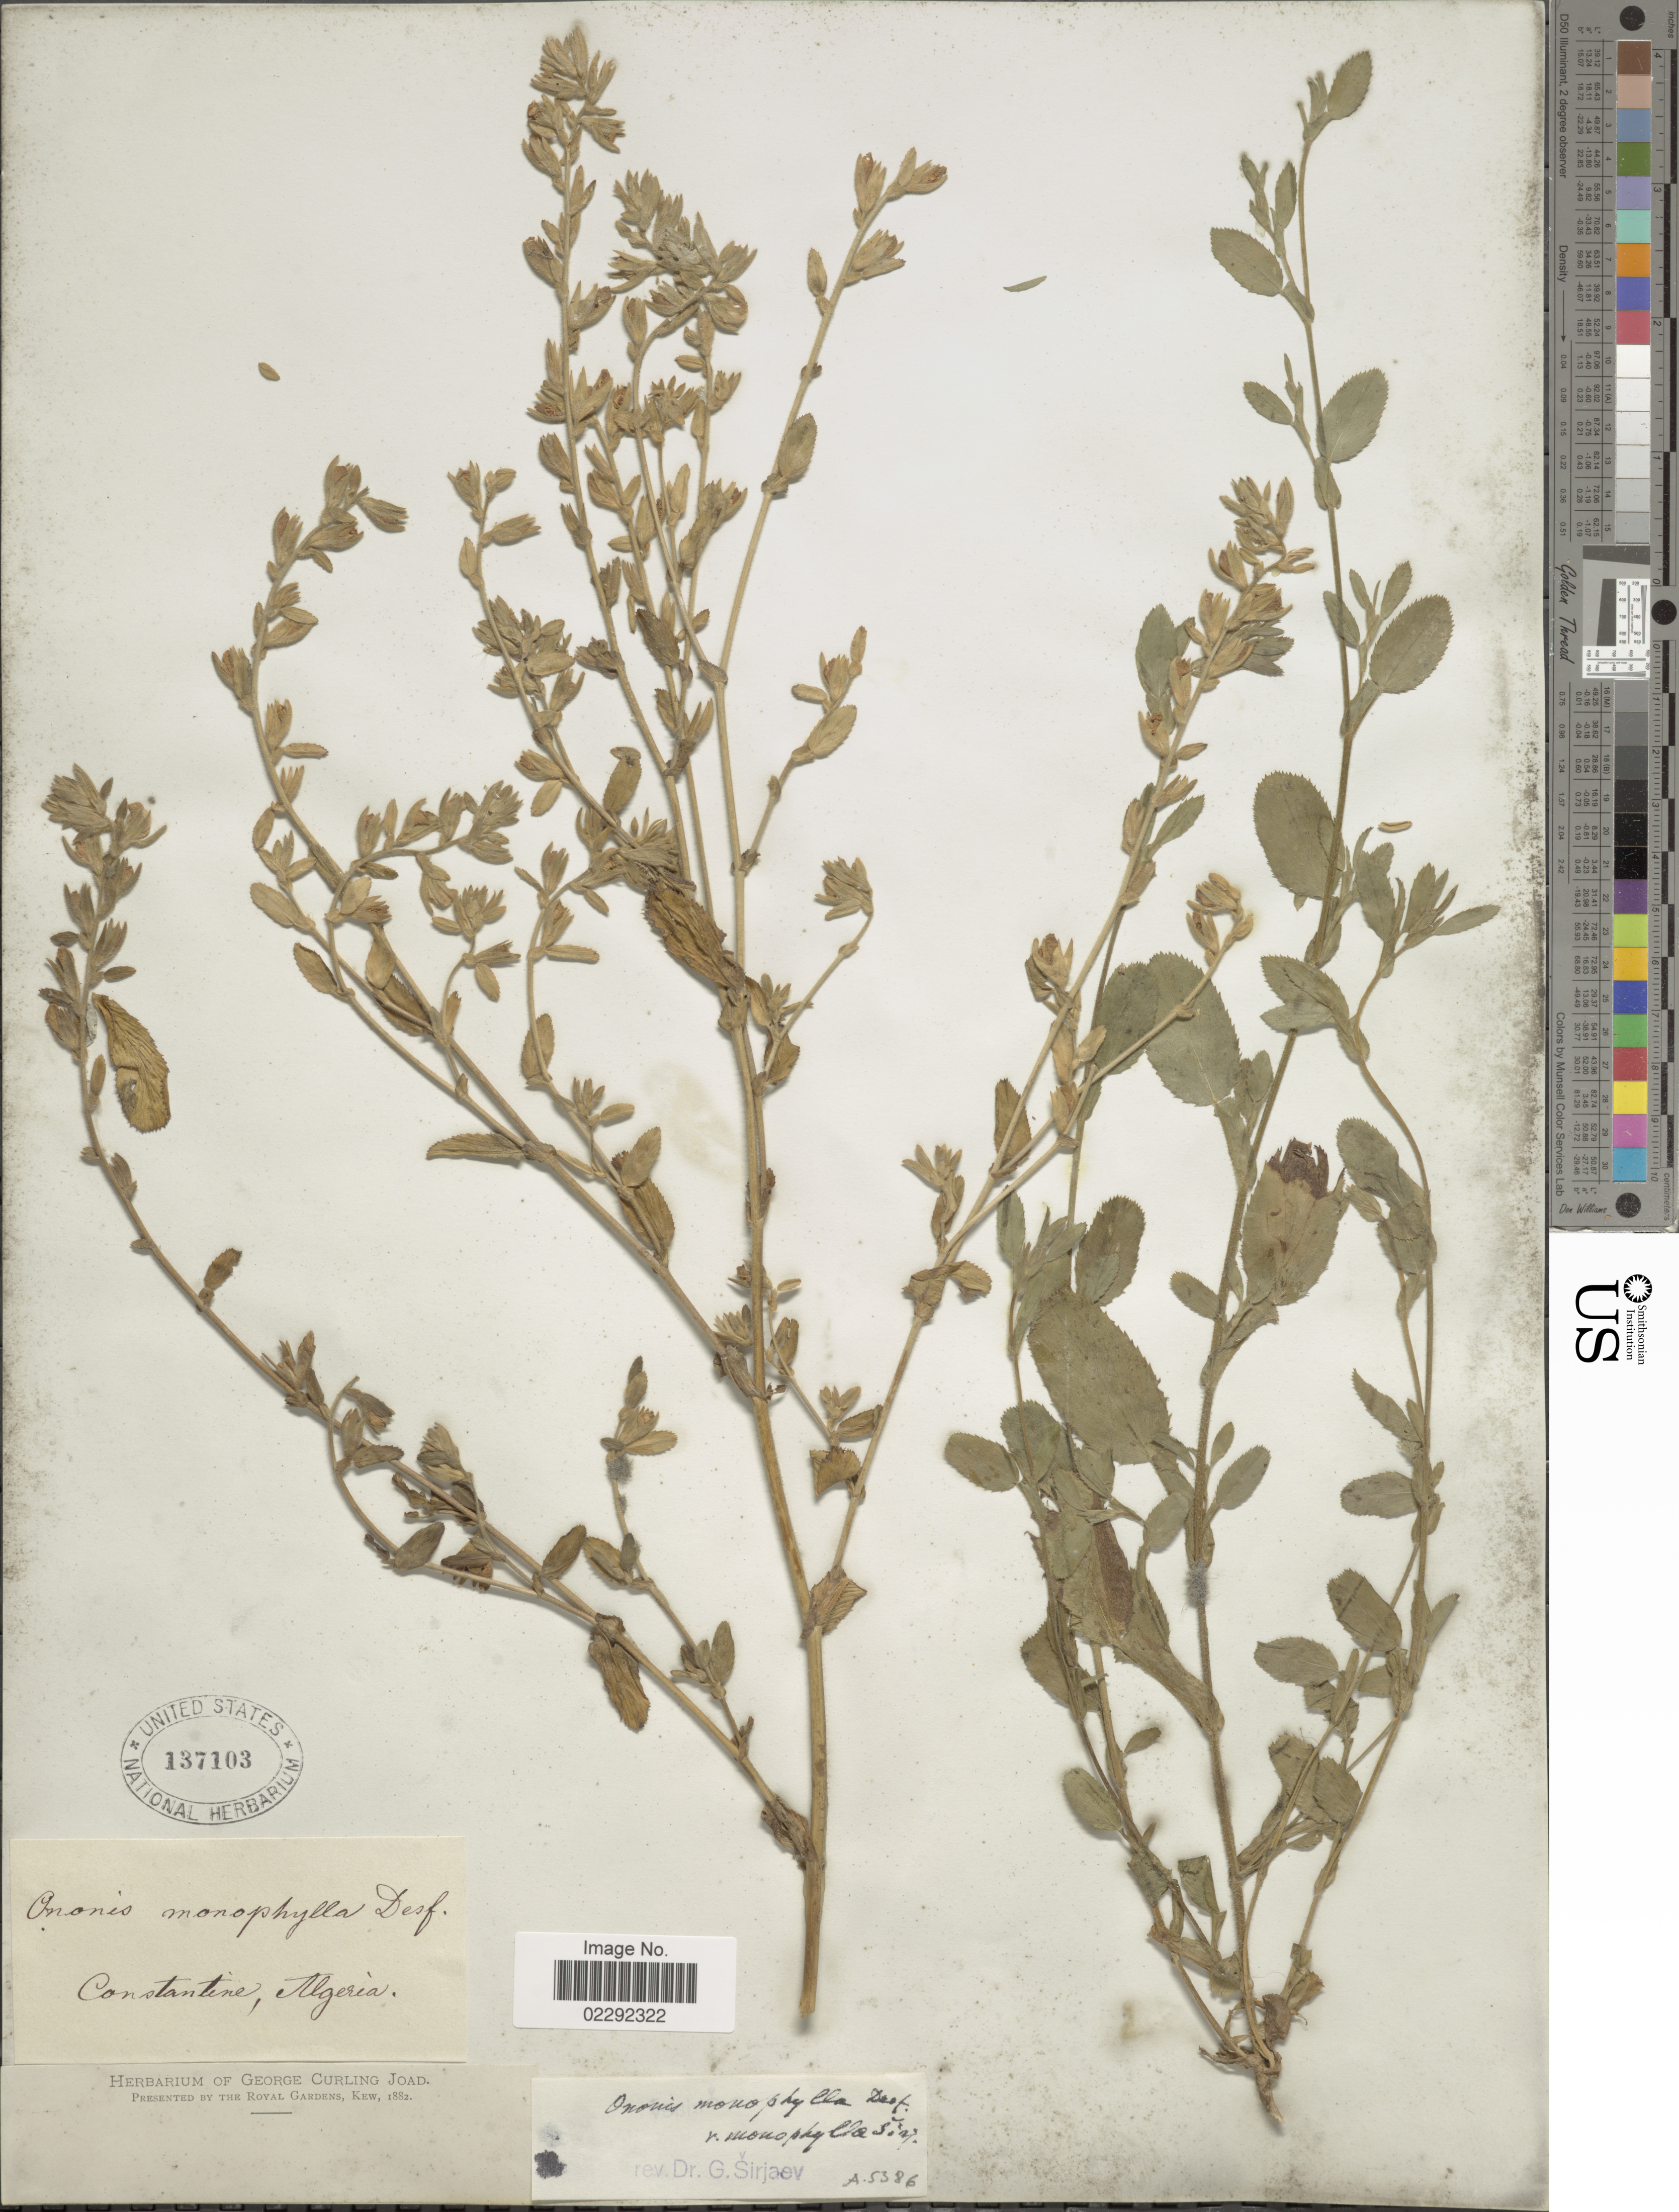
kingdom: Plantae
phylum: Tracheophyta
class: Magnoliopsida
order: Fabales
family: Fabaceae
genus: Ononis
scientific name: Ononis monophylla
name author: Desf.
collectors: ex herb. George Curling Joad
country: Algeria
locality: Constantine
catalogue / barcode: US 137103